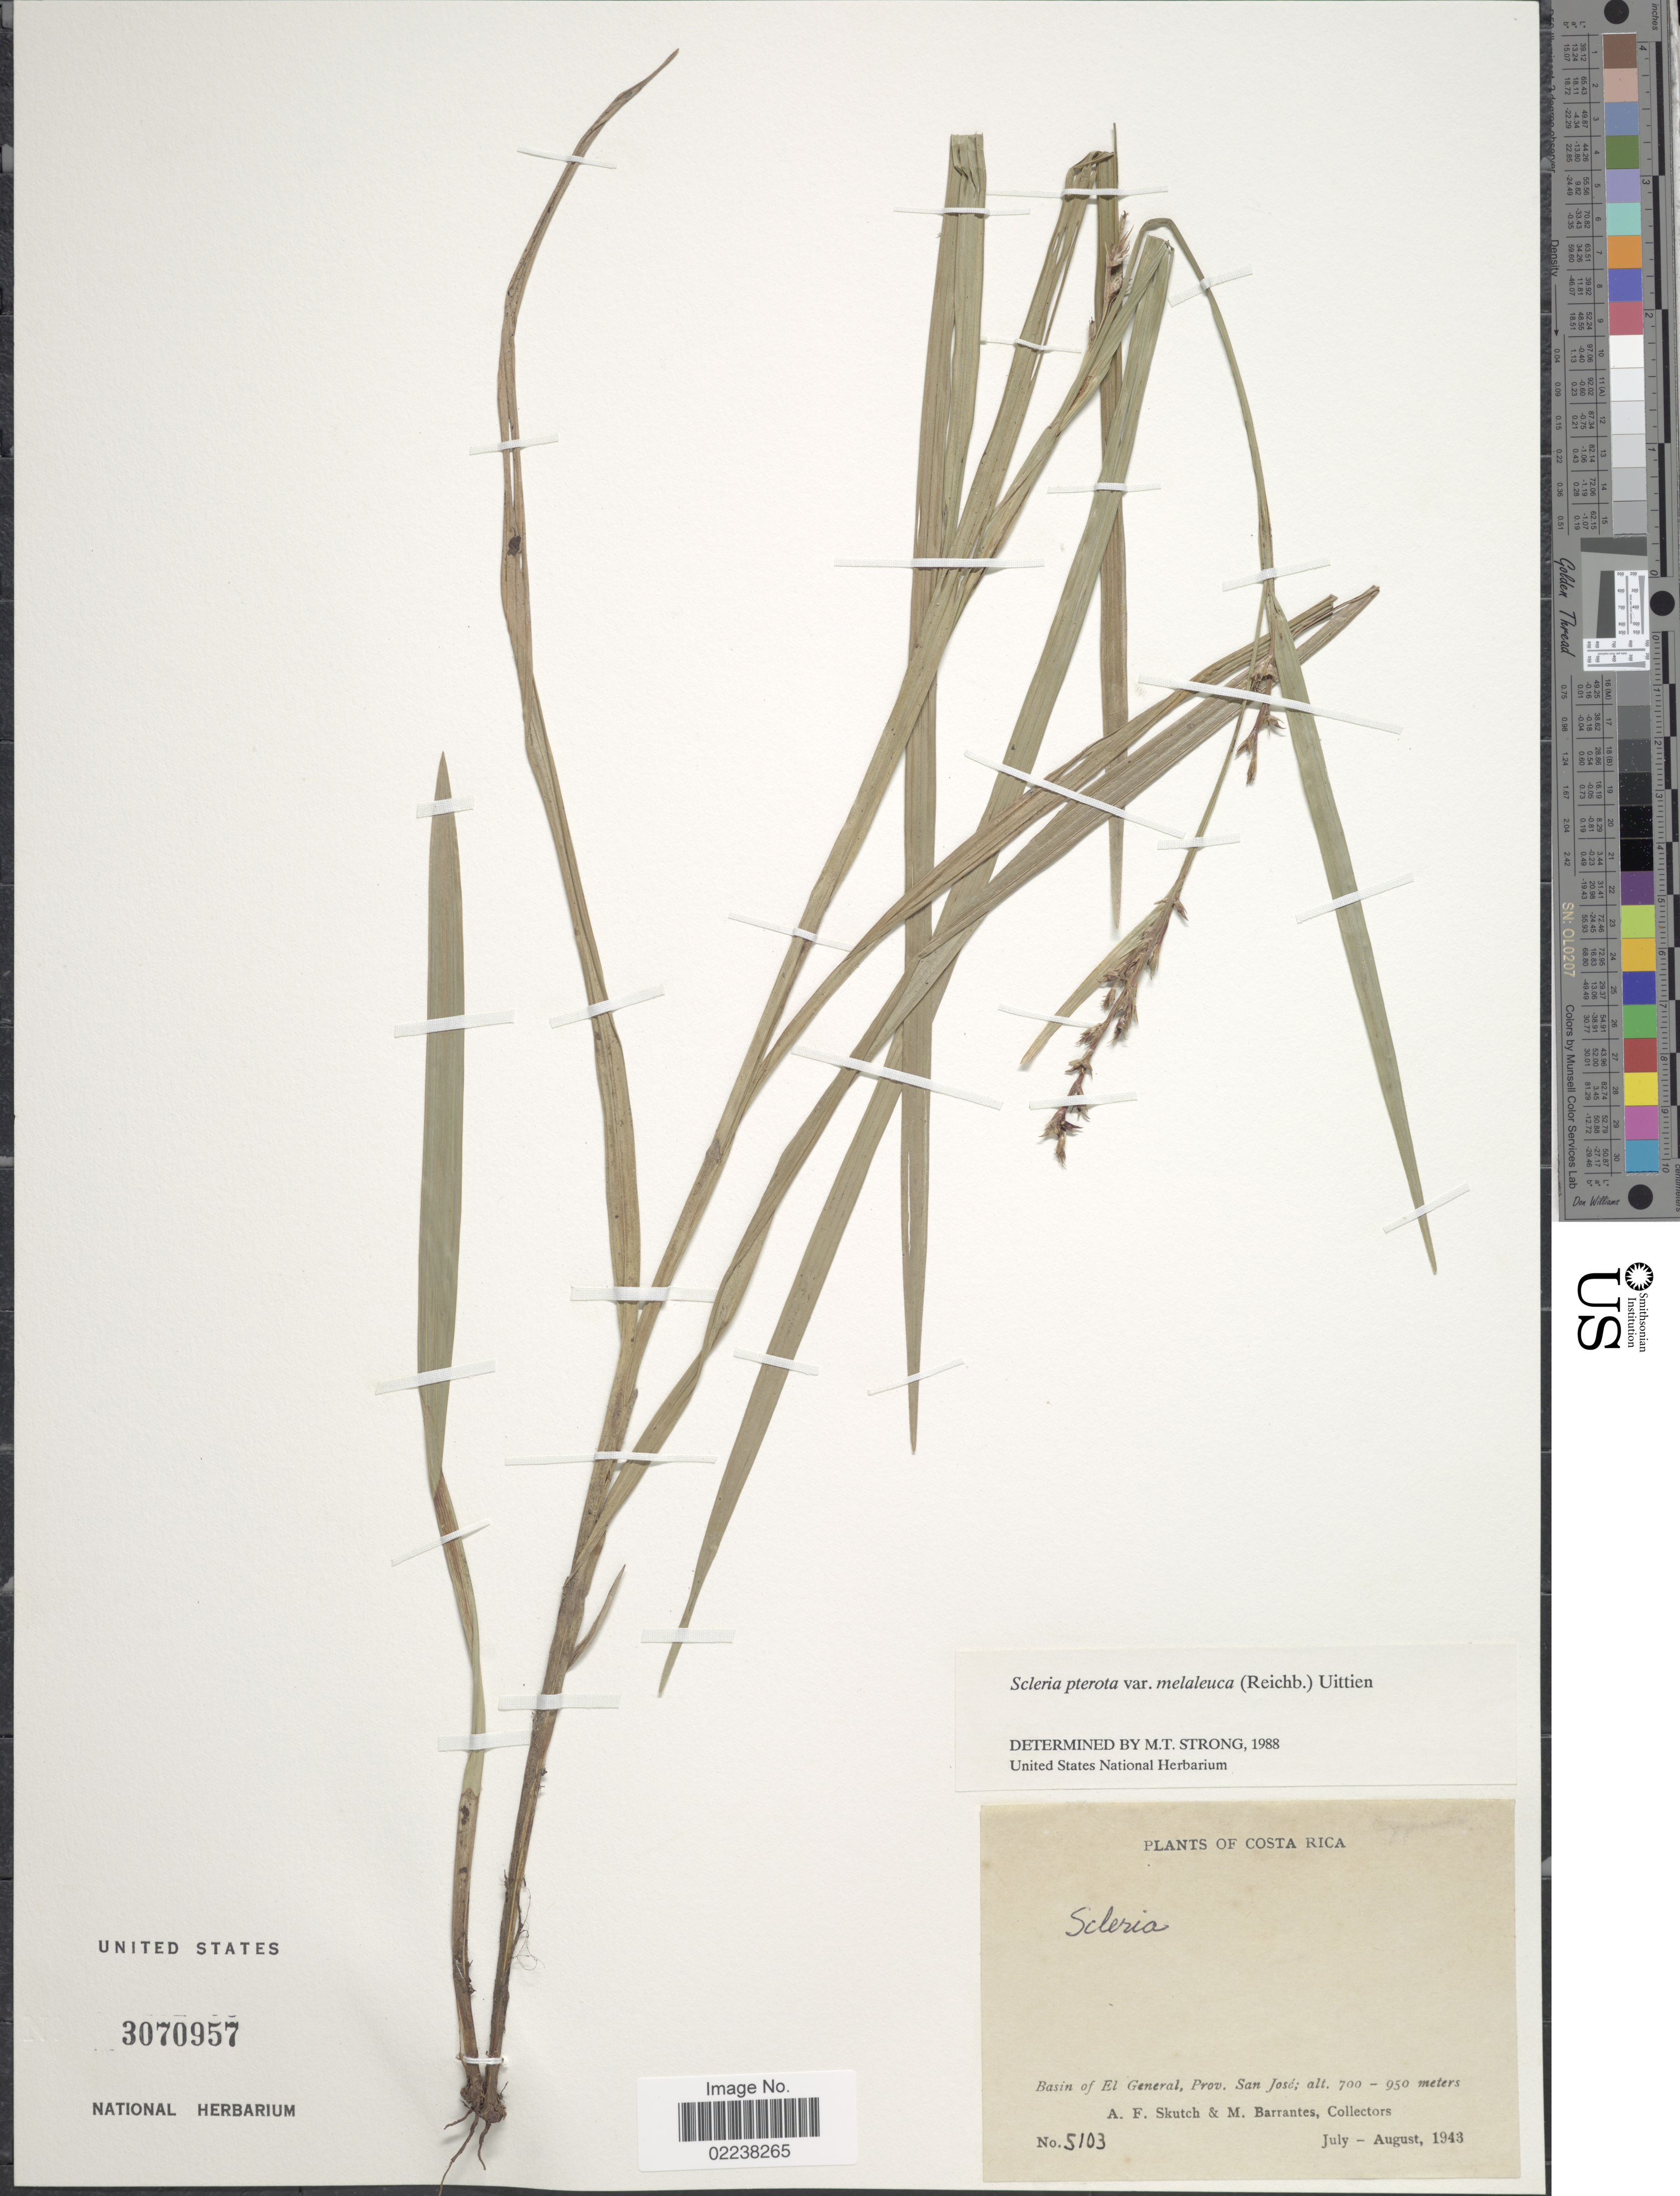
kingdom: Plantae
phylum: Tracheophyta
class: Liliopsida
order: Poales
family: Cyperaceae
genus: Scleria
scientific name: Scleria gaertneri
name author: Raddi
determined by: Strong, Mark T., (BOT), Smithsonian Institution - National Museum of Natural History (UNITED STATES)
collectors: A. F. Skutch & M. Barrantes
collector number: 5103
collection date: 1943-07/1943-08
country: Costa Rica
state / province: San José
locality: Basin of El General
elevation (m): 700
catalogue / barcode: US 3070957